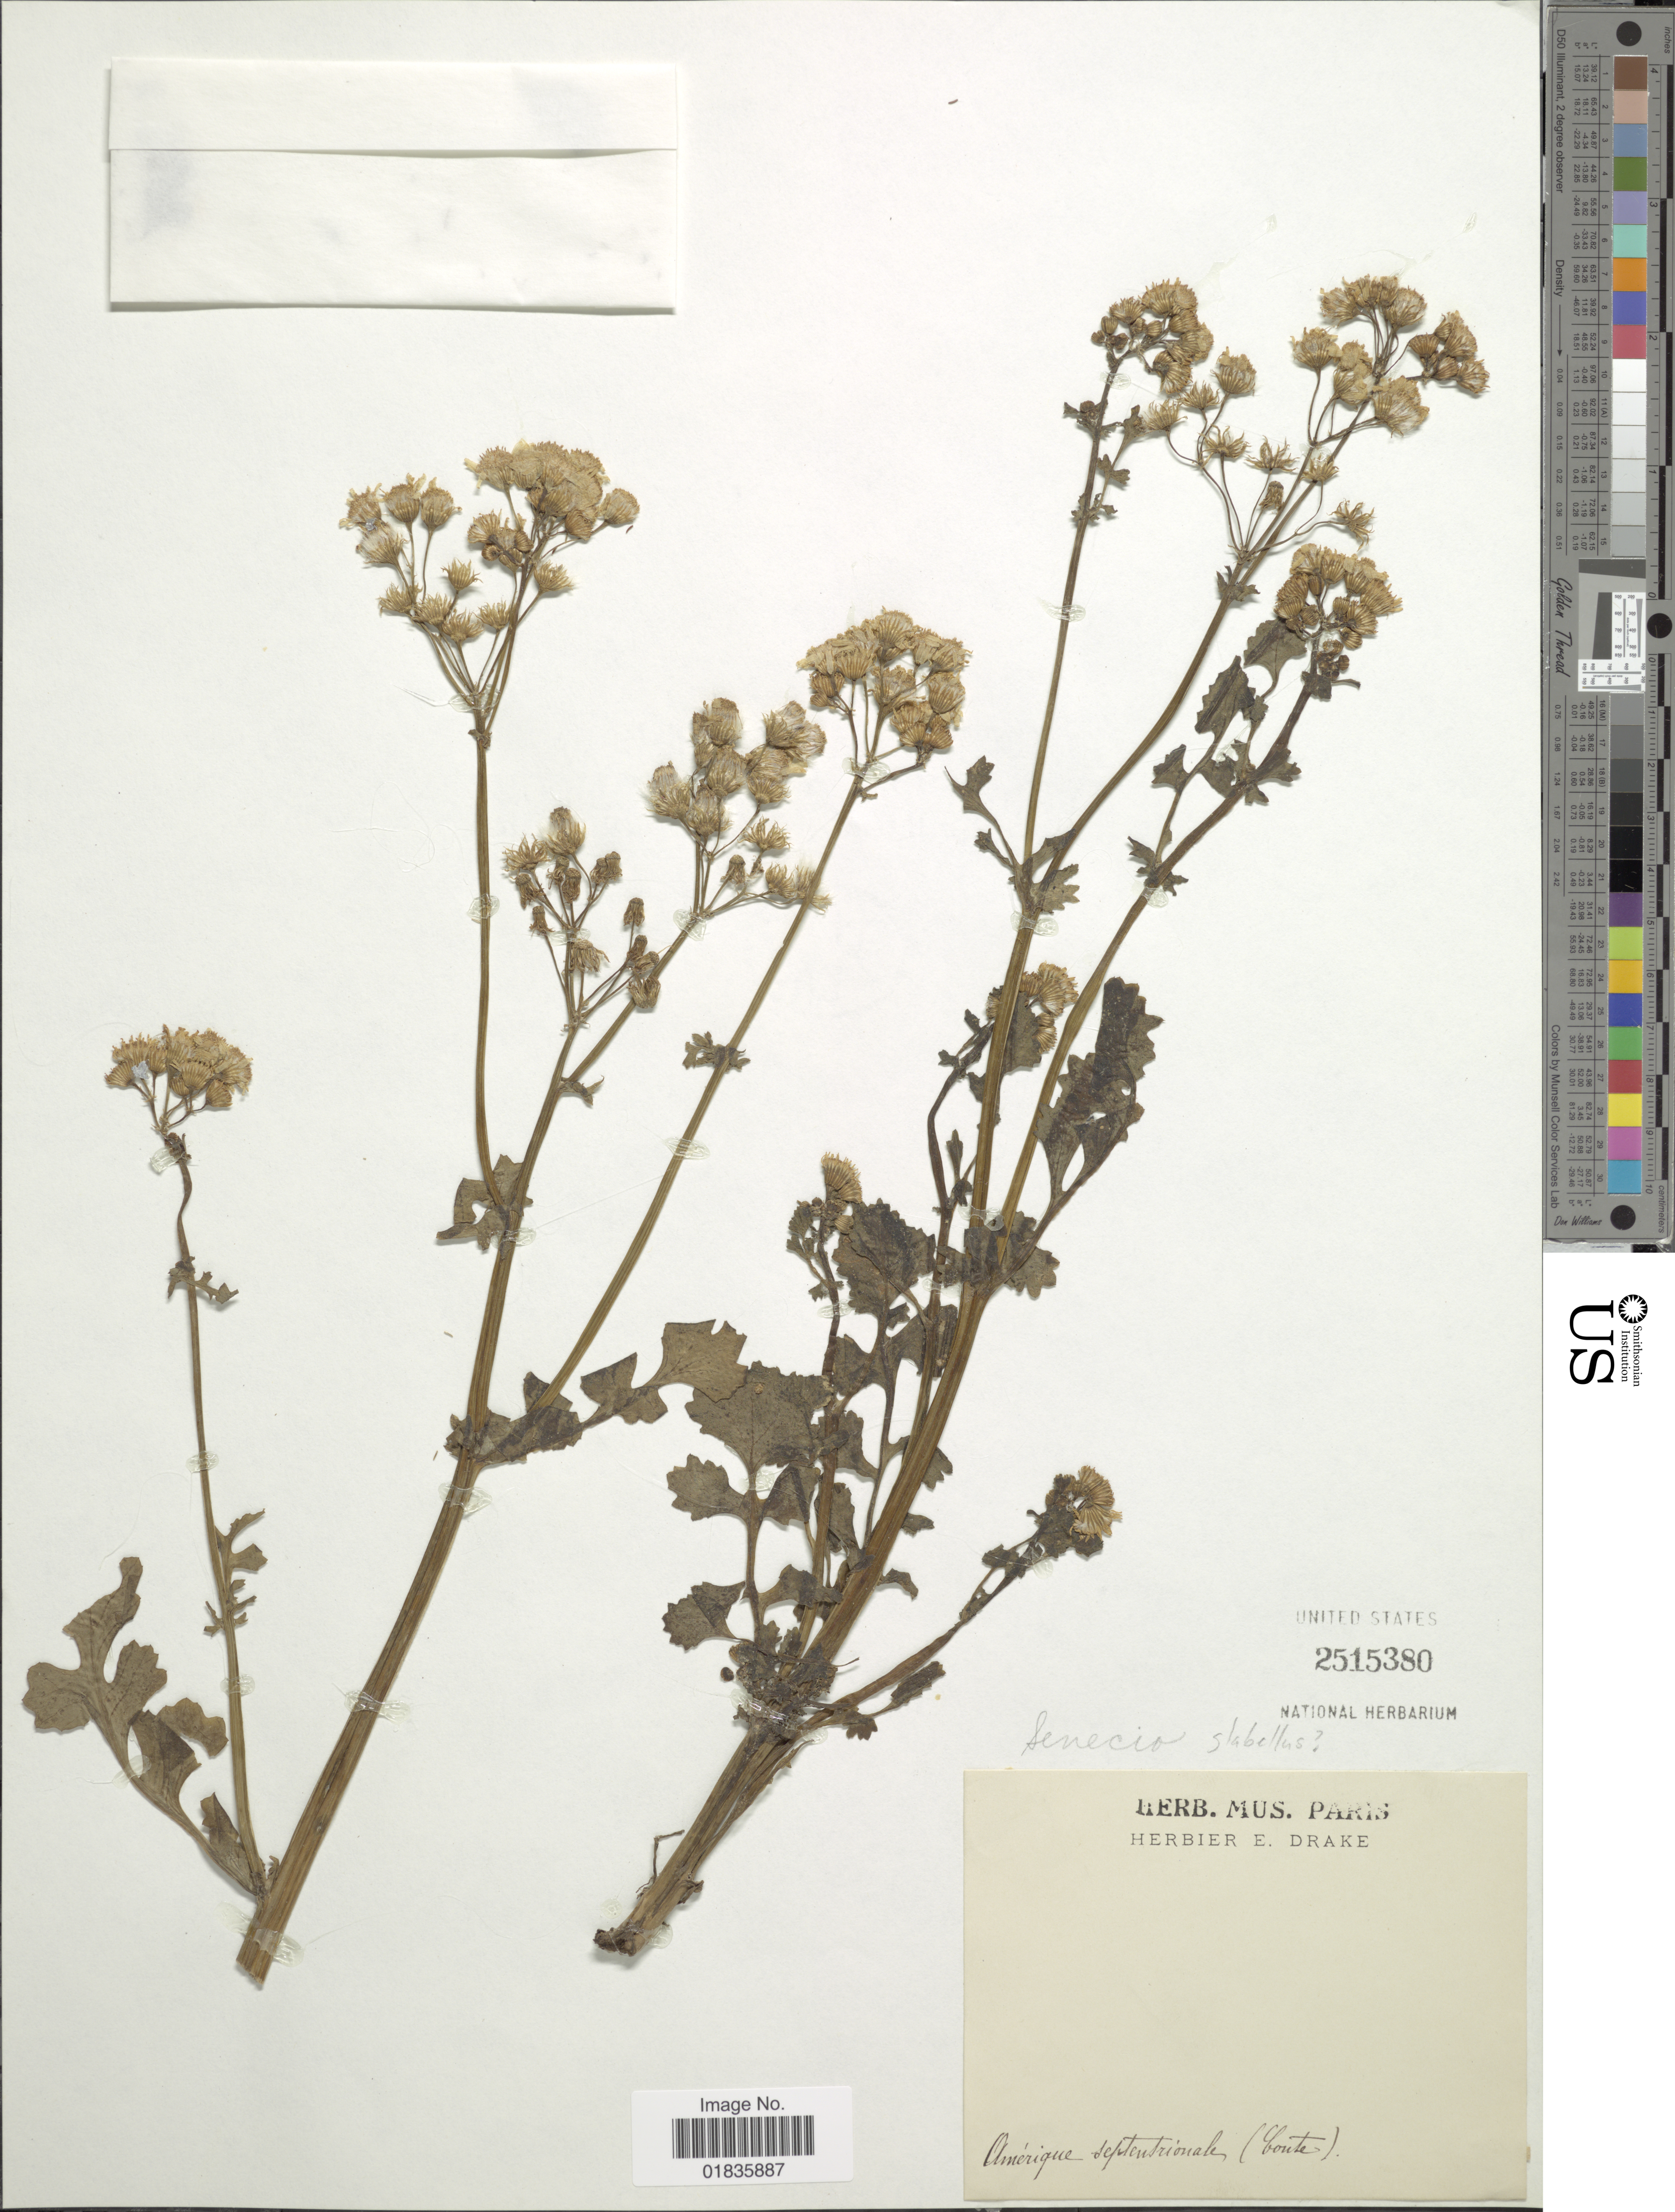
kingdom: Plantae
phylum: Tracheophyta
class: Magnoliopsida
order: Asterales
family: Asteraceae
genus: Senecio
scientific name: Senecio sp.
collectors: ex herb. E. Drake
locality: (Coute) [unsure placement] [interpreted]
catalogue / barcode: US 2515380